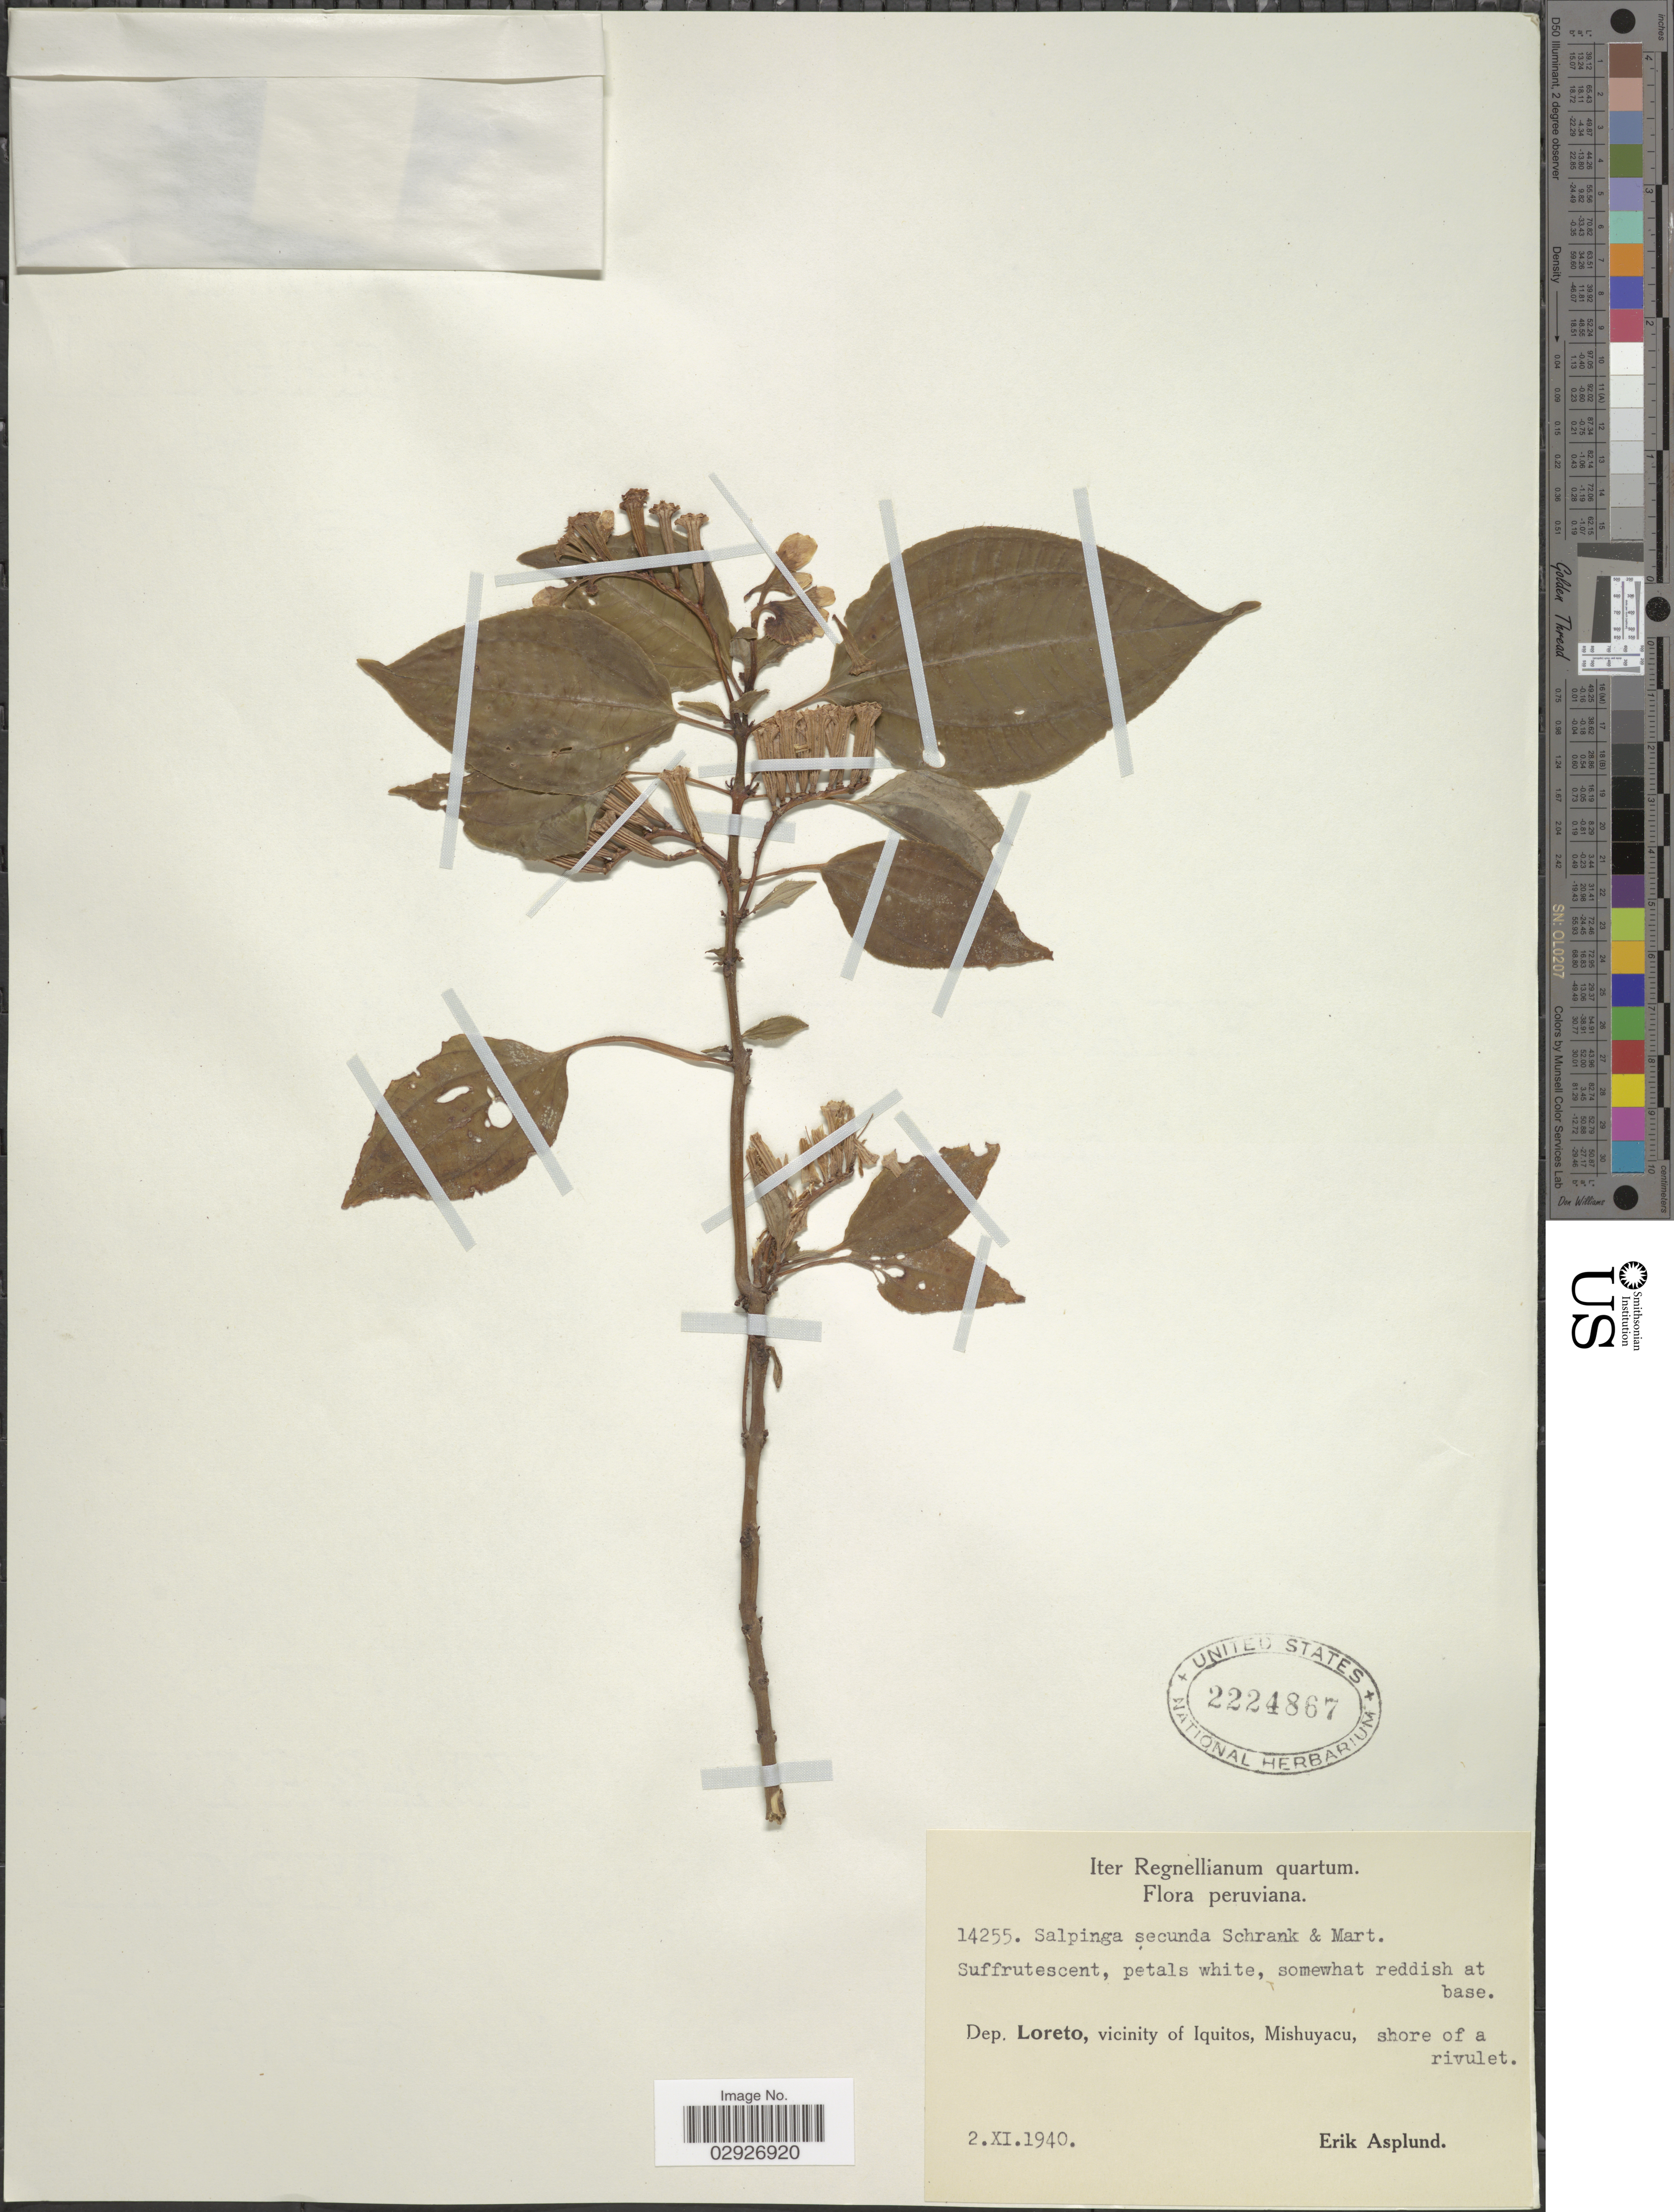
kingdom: Plantae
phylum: Tracheophyta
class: Magnoliopsida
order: Myrtales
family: Melastomataceae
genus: Salpinga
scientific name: Salpinga secunda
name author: Schrank & Mart. ex DC.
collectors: E. Asplund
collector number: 14255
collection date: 1940-11-02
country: Peru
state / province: Loreto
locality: Dep. Loreto, vicinity of Iquitos, Mishuyacu, shore of a rivulet.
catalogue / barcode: US 2224867